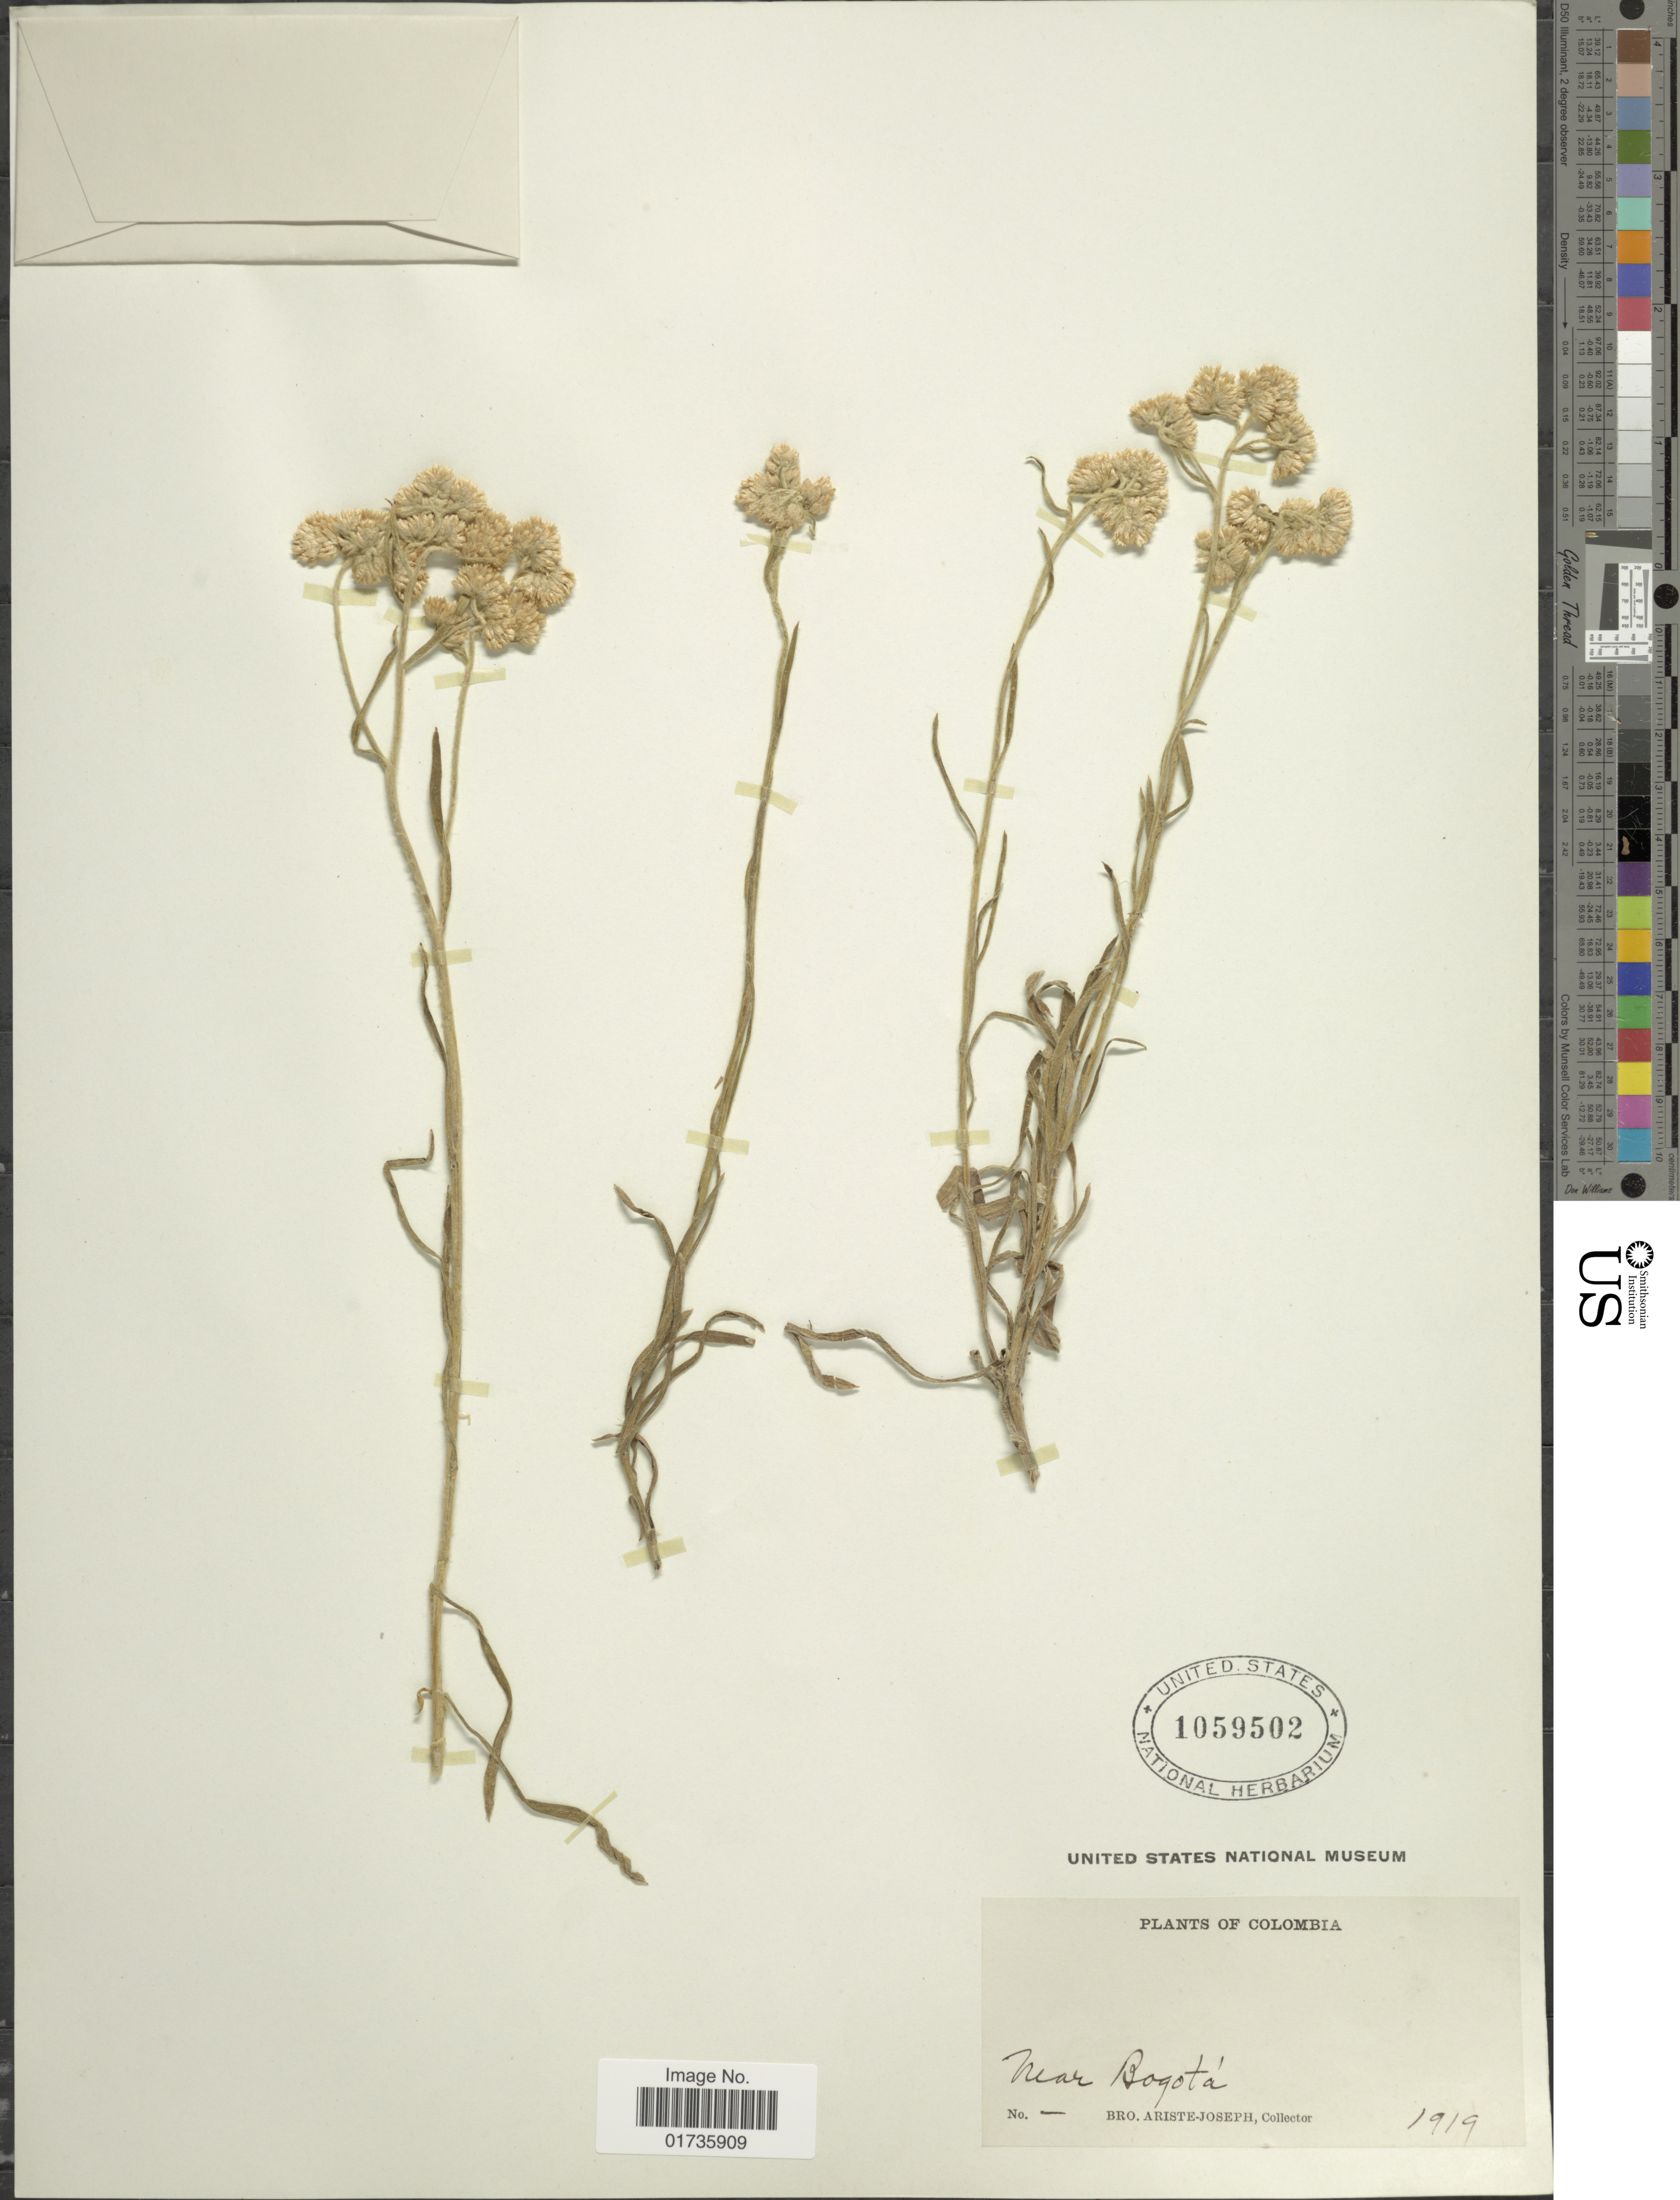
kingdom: Plantae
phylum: Tracheophyta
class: Magnoliopsida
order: Asterales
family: Asteraceae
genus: Achyrocline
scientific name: Achyrocline satureioides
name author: (Lam.) DC.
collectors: Bro. Ariste-Joseph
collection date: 1919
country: Colombia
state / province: Bogota D.C.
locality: Near Bogotá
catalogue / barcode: US 1059502